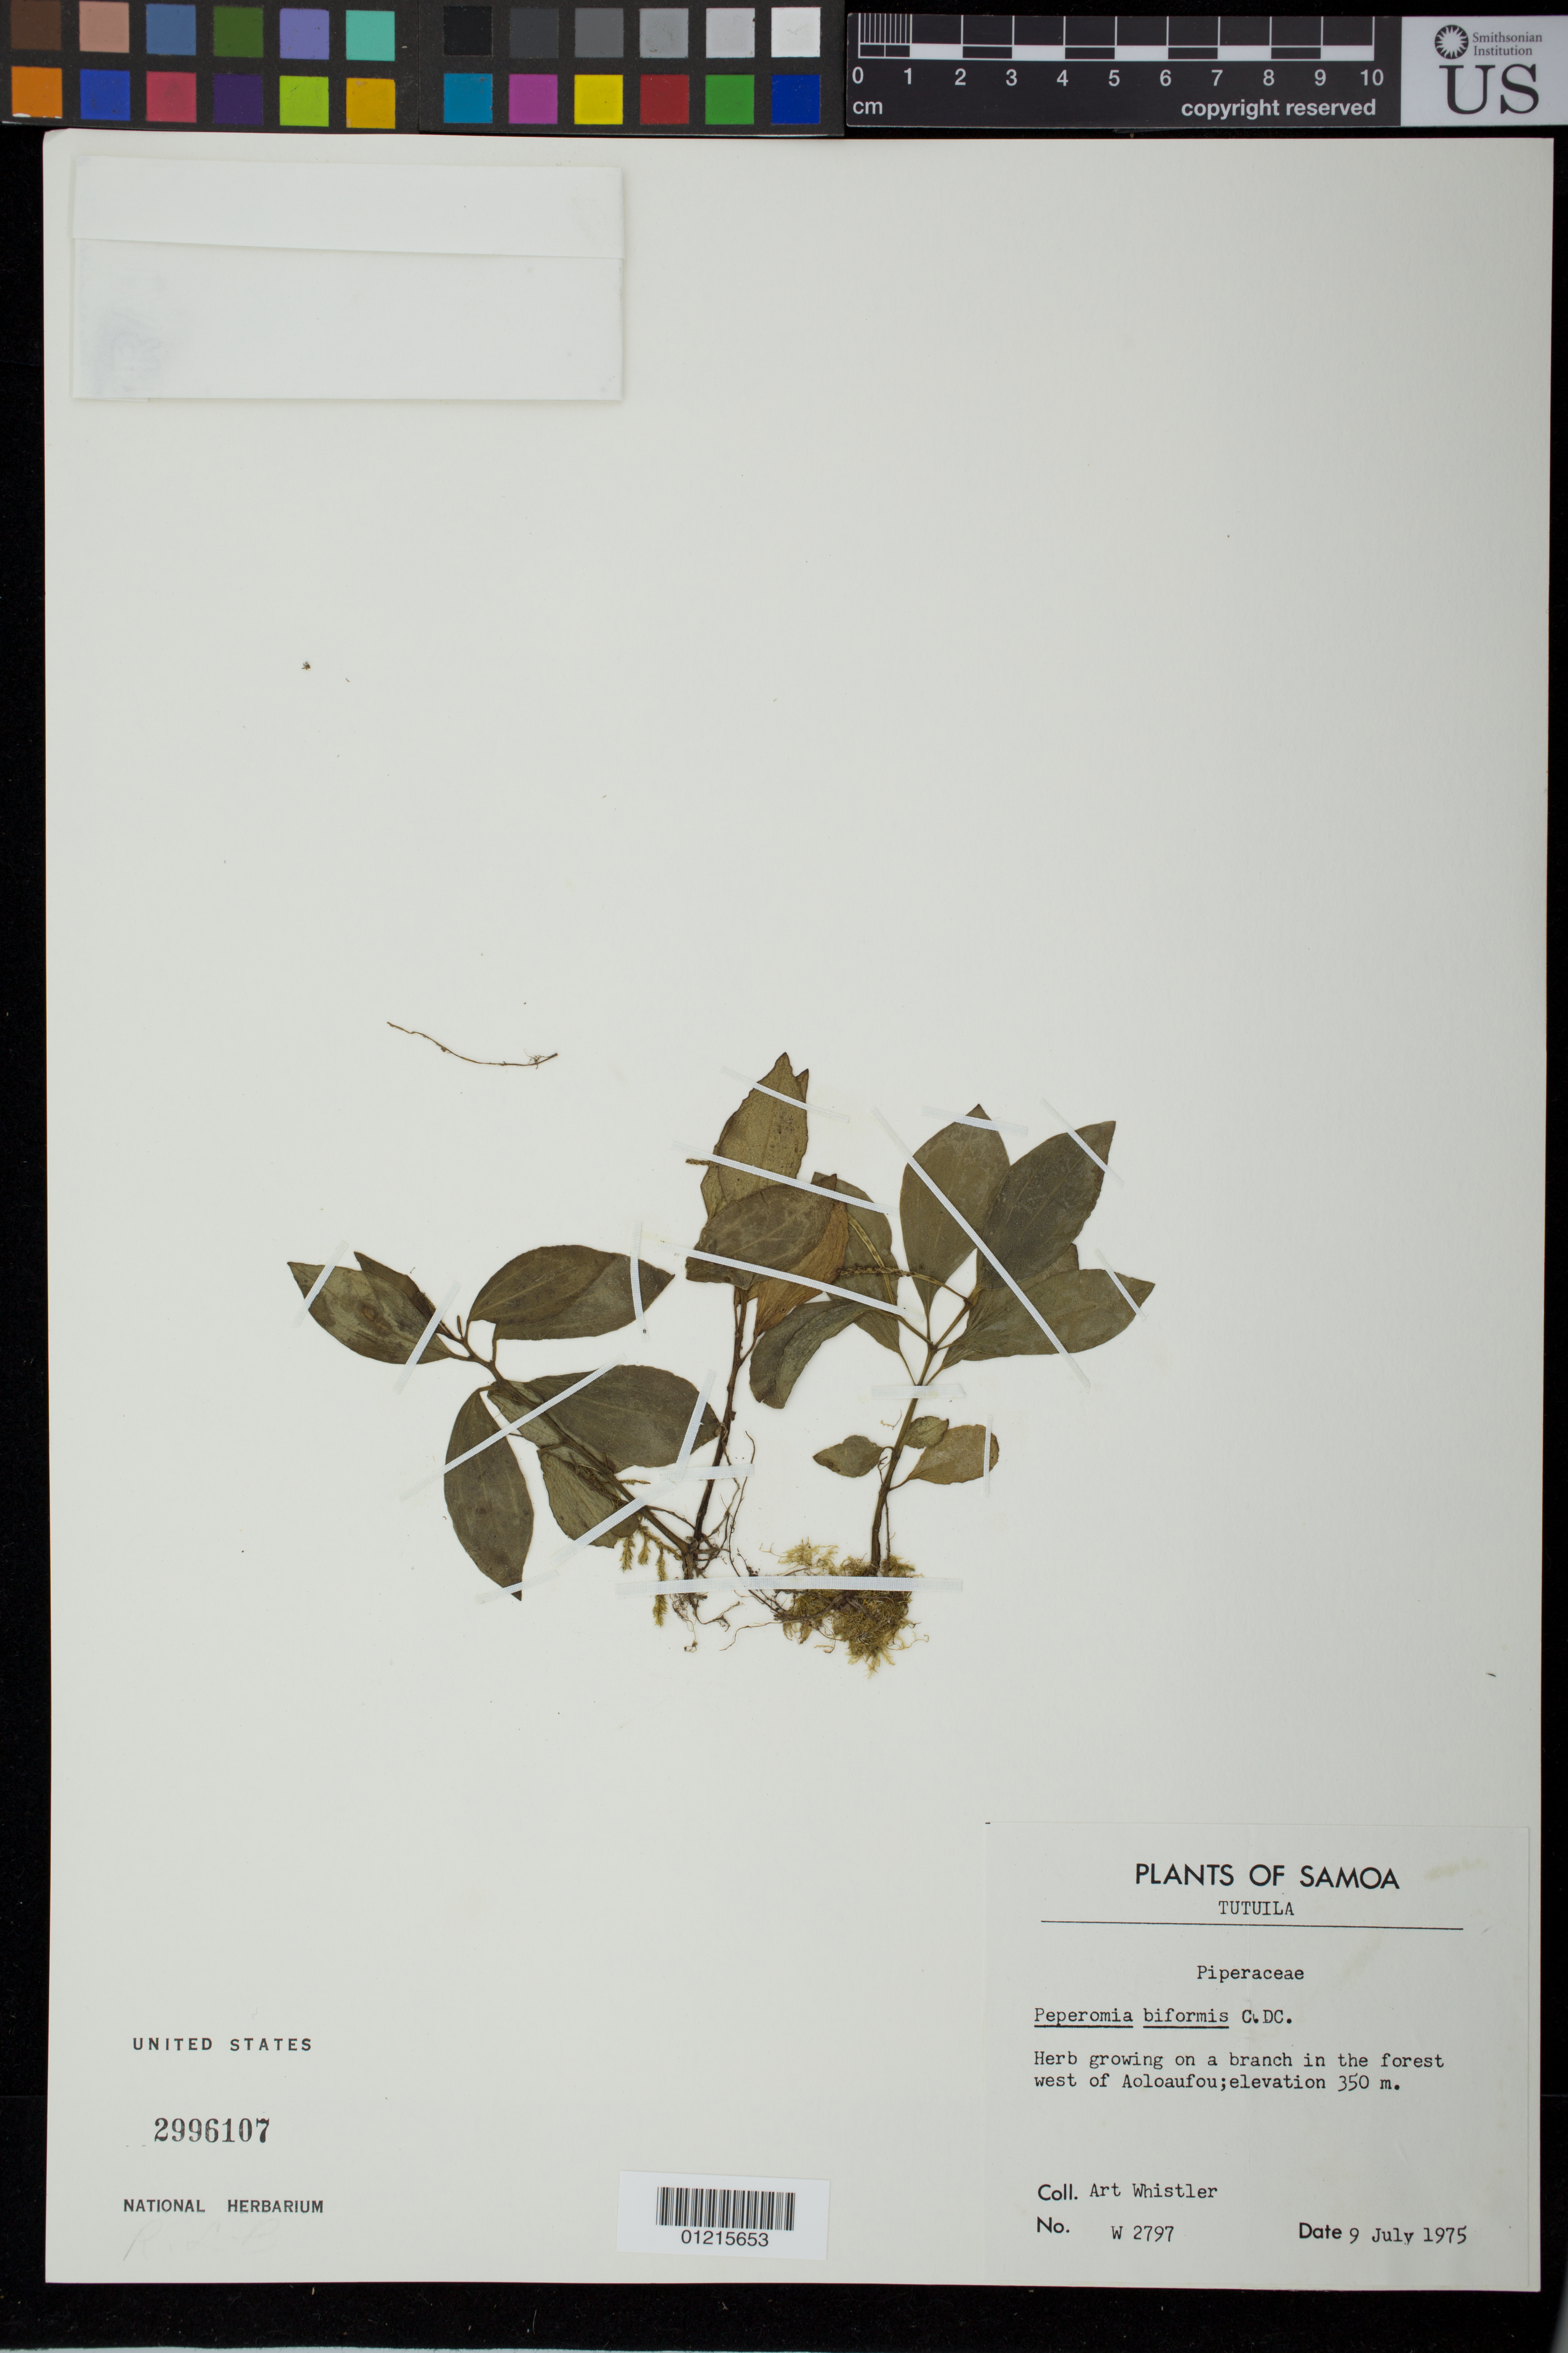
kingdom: Plantae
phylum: Tracheophyta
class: Magnoliopsida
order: Piperales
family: Piperaceae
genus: Peperomia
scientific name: Peperomia biformis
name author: C. DC.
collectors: A. Whistler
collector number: W 2797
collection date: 1975-07-09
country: American Samoa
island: Tutuila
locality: West of Aoloaufou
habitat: In the forest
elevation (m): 350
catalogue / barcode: US 2996107